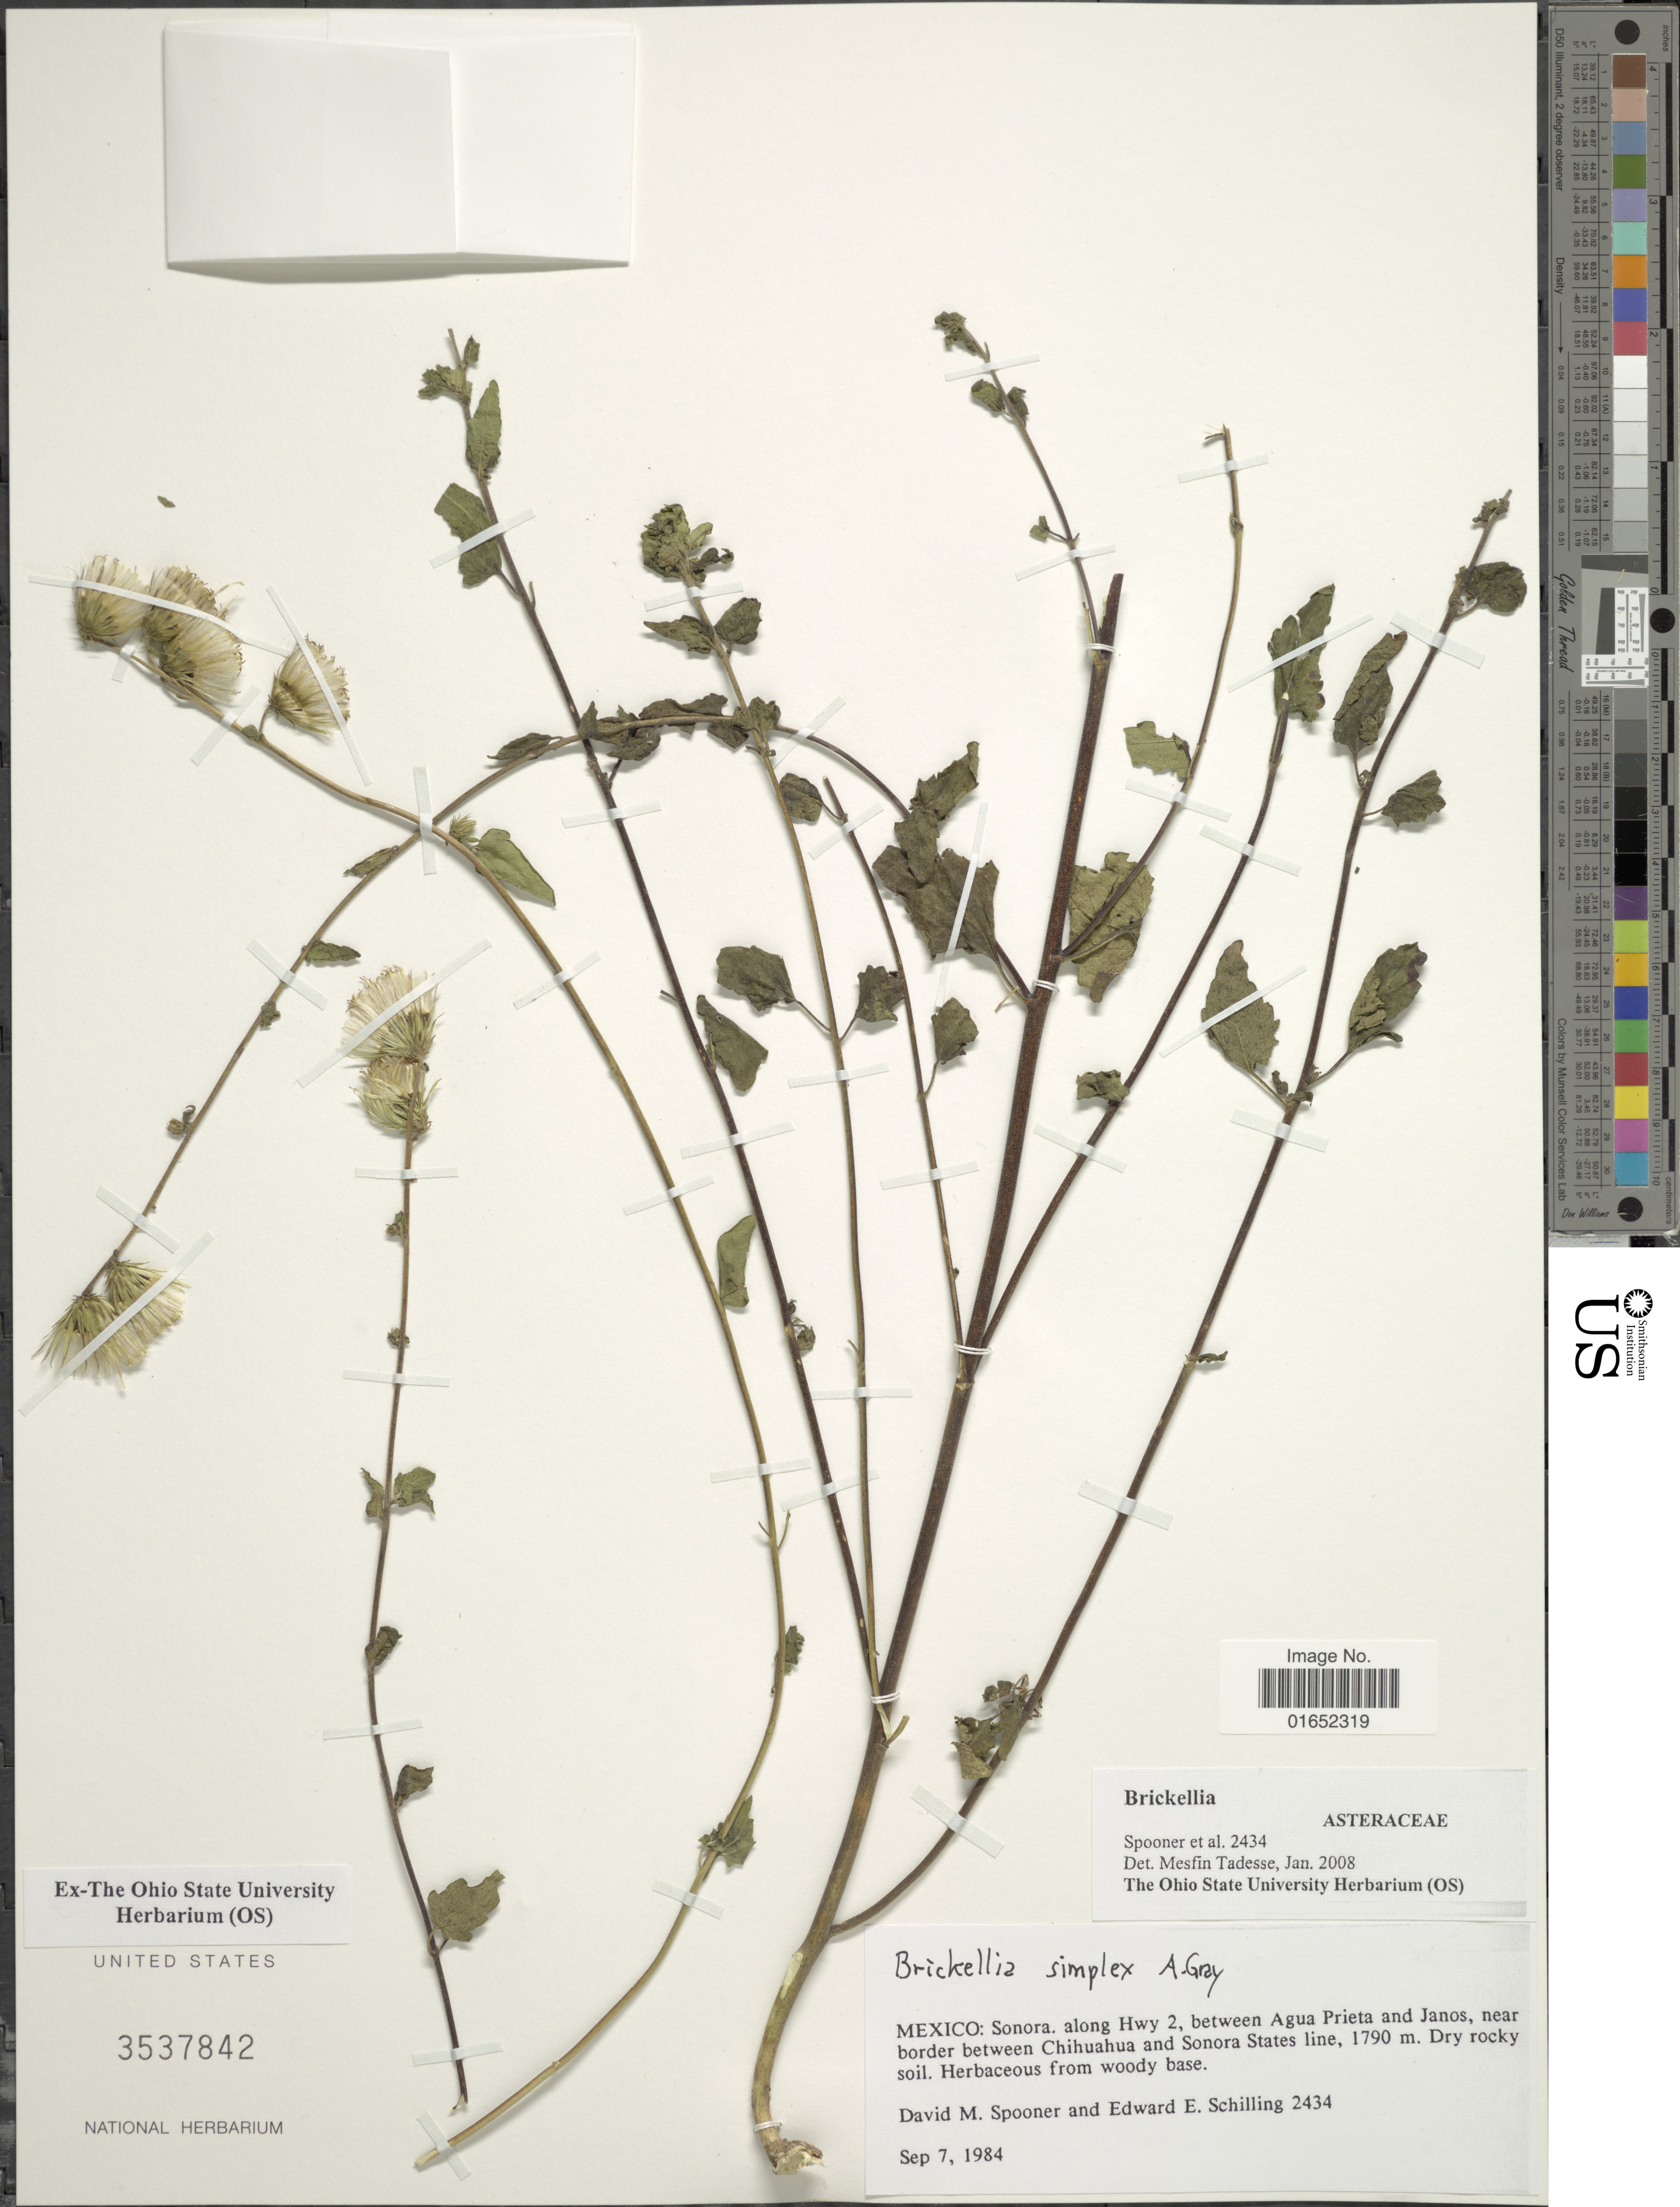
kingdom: Plantae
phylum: Tracheophyta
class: Magnoliopsida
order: Asterales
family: Asteraceae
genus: Brickellia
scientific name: Brickellia simplex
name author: A. Gray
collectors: D. Spooner & E. E. Schilling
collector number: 2434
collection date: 1984-09-07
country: Mexico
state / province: Sonora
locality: Along Hwy 2, between Agua Prieta and Janos, near border between Chihuahua and Sonora States line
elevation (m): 1790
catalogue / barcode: US 3537842